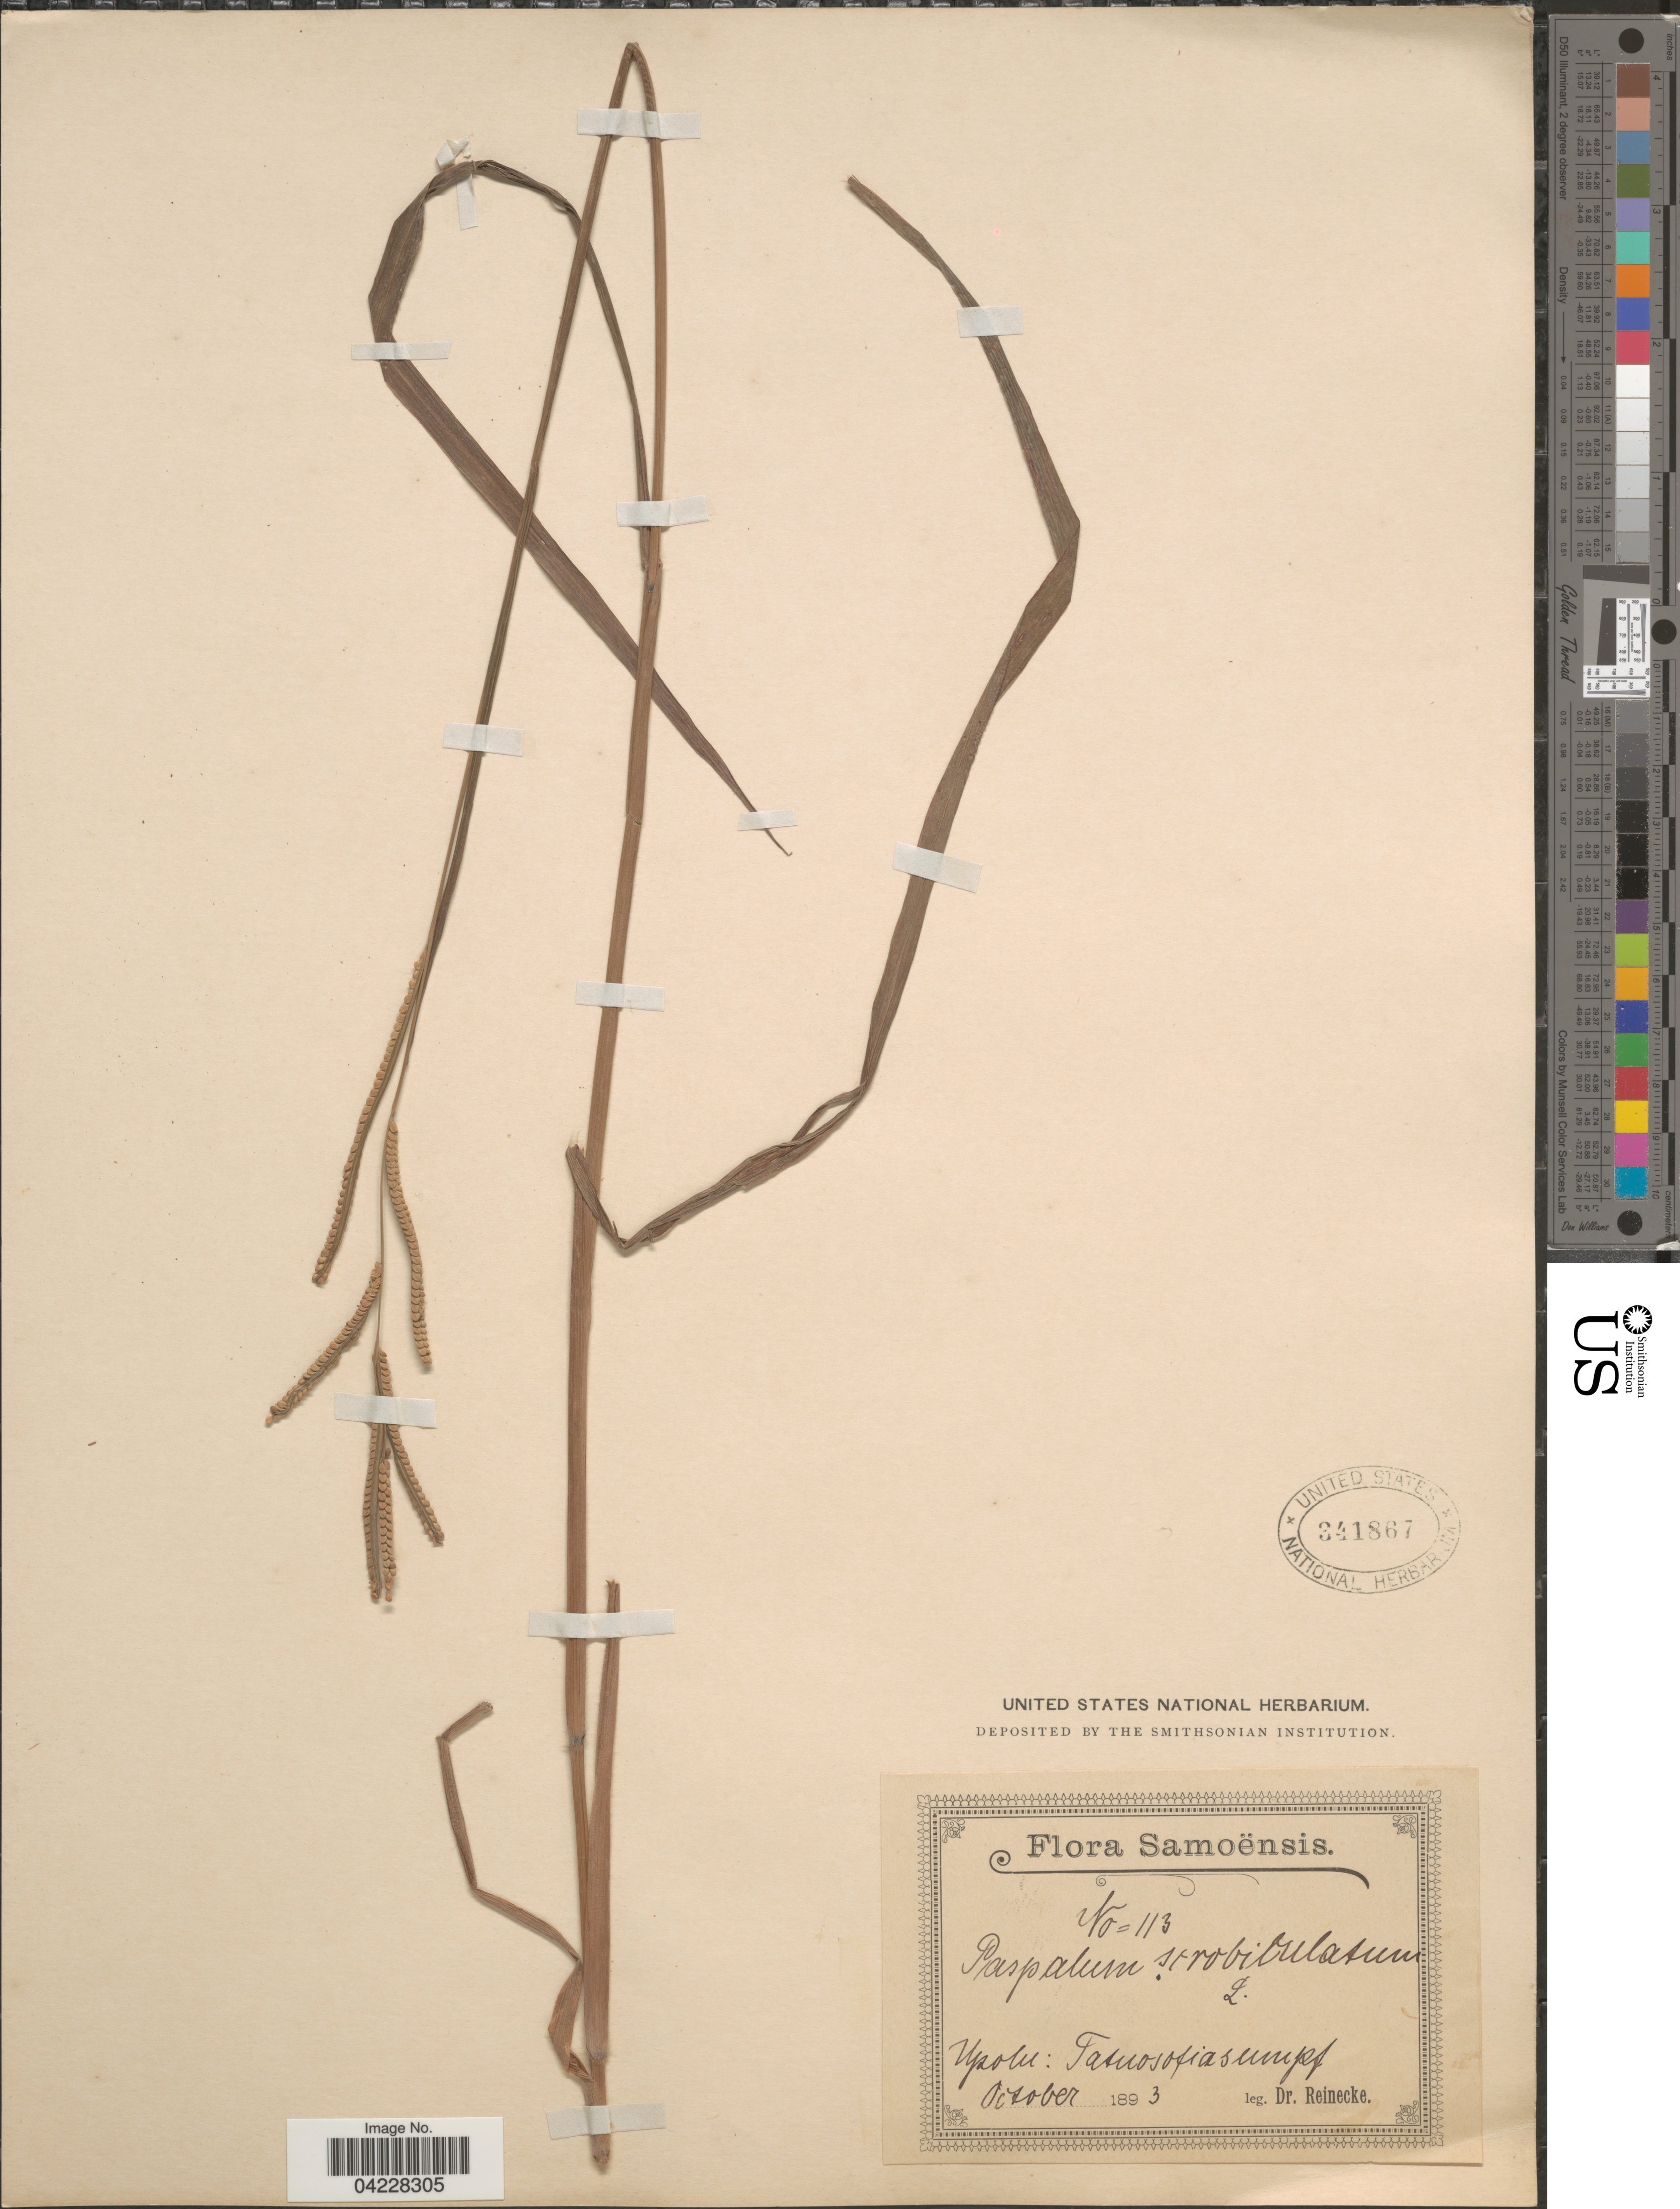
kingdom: Plantae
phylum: Tracheophyta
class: Liliopsida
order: Poales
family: Poaceae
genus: Paspalum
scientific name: Paspalum sp.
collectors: -- Reinecke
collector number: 113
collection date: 1893-10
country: Samoa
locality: Samoënsis. Upolu: Fatuosofiasumpf.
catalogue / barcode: US 341867